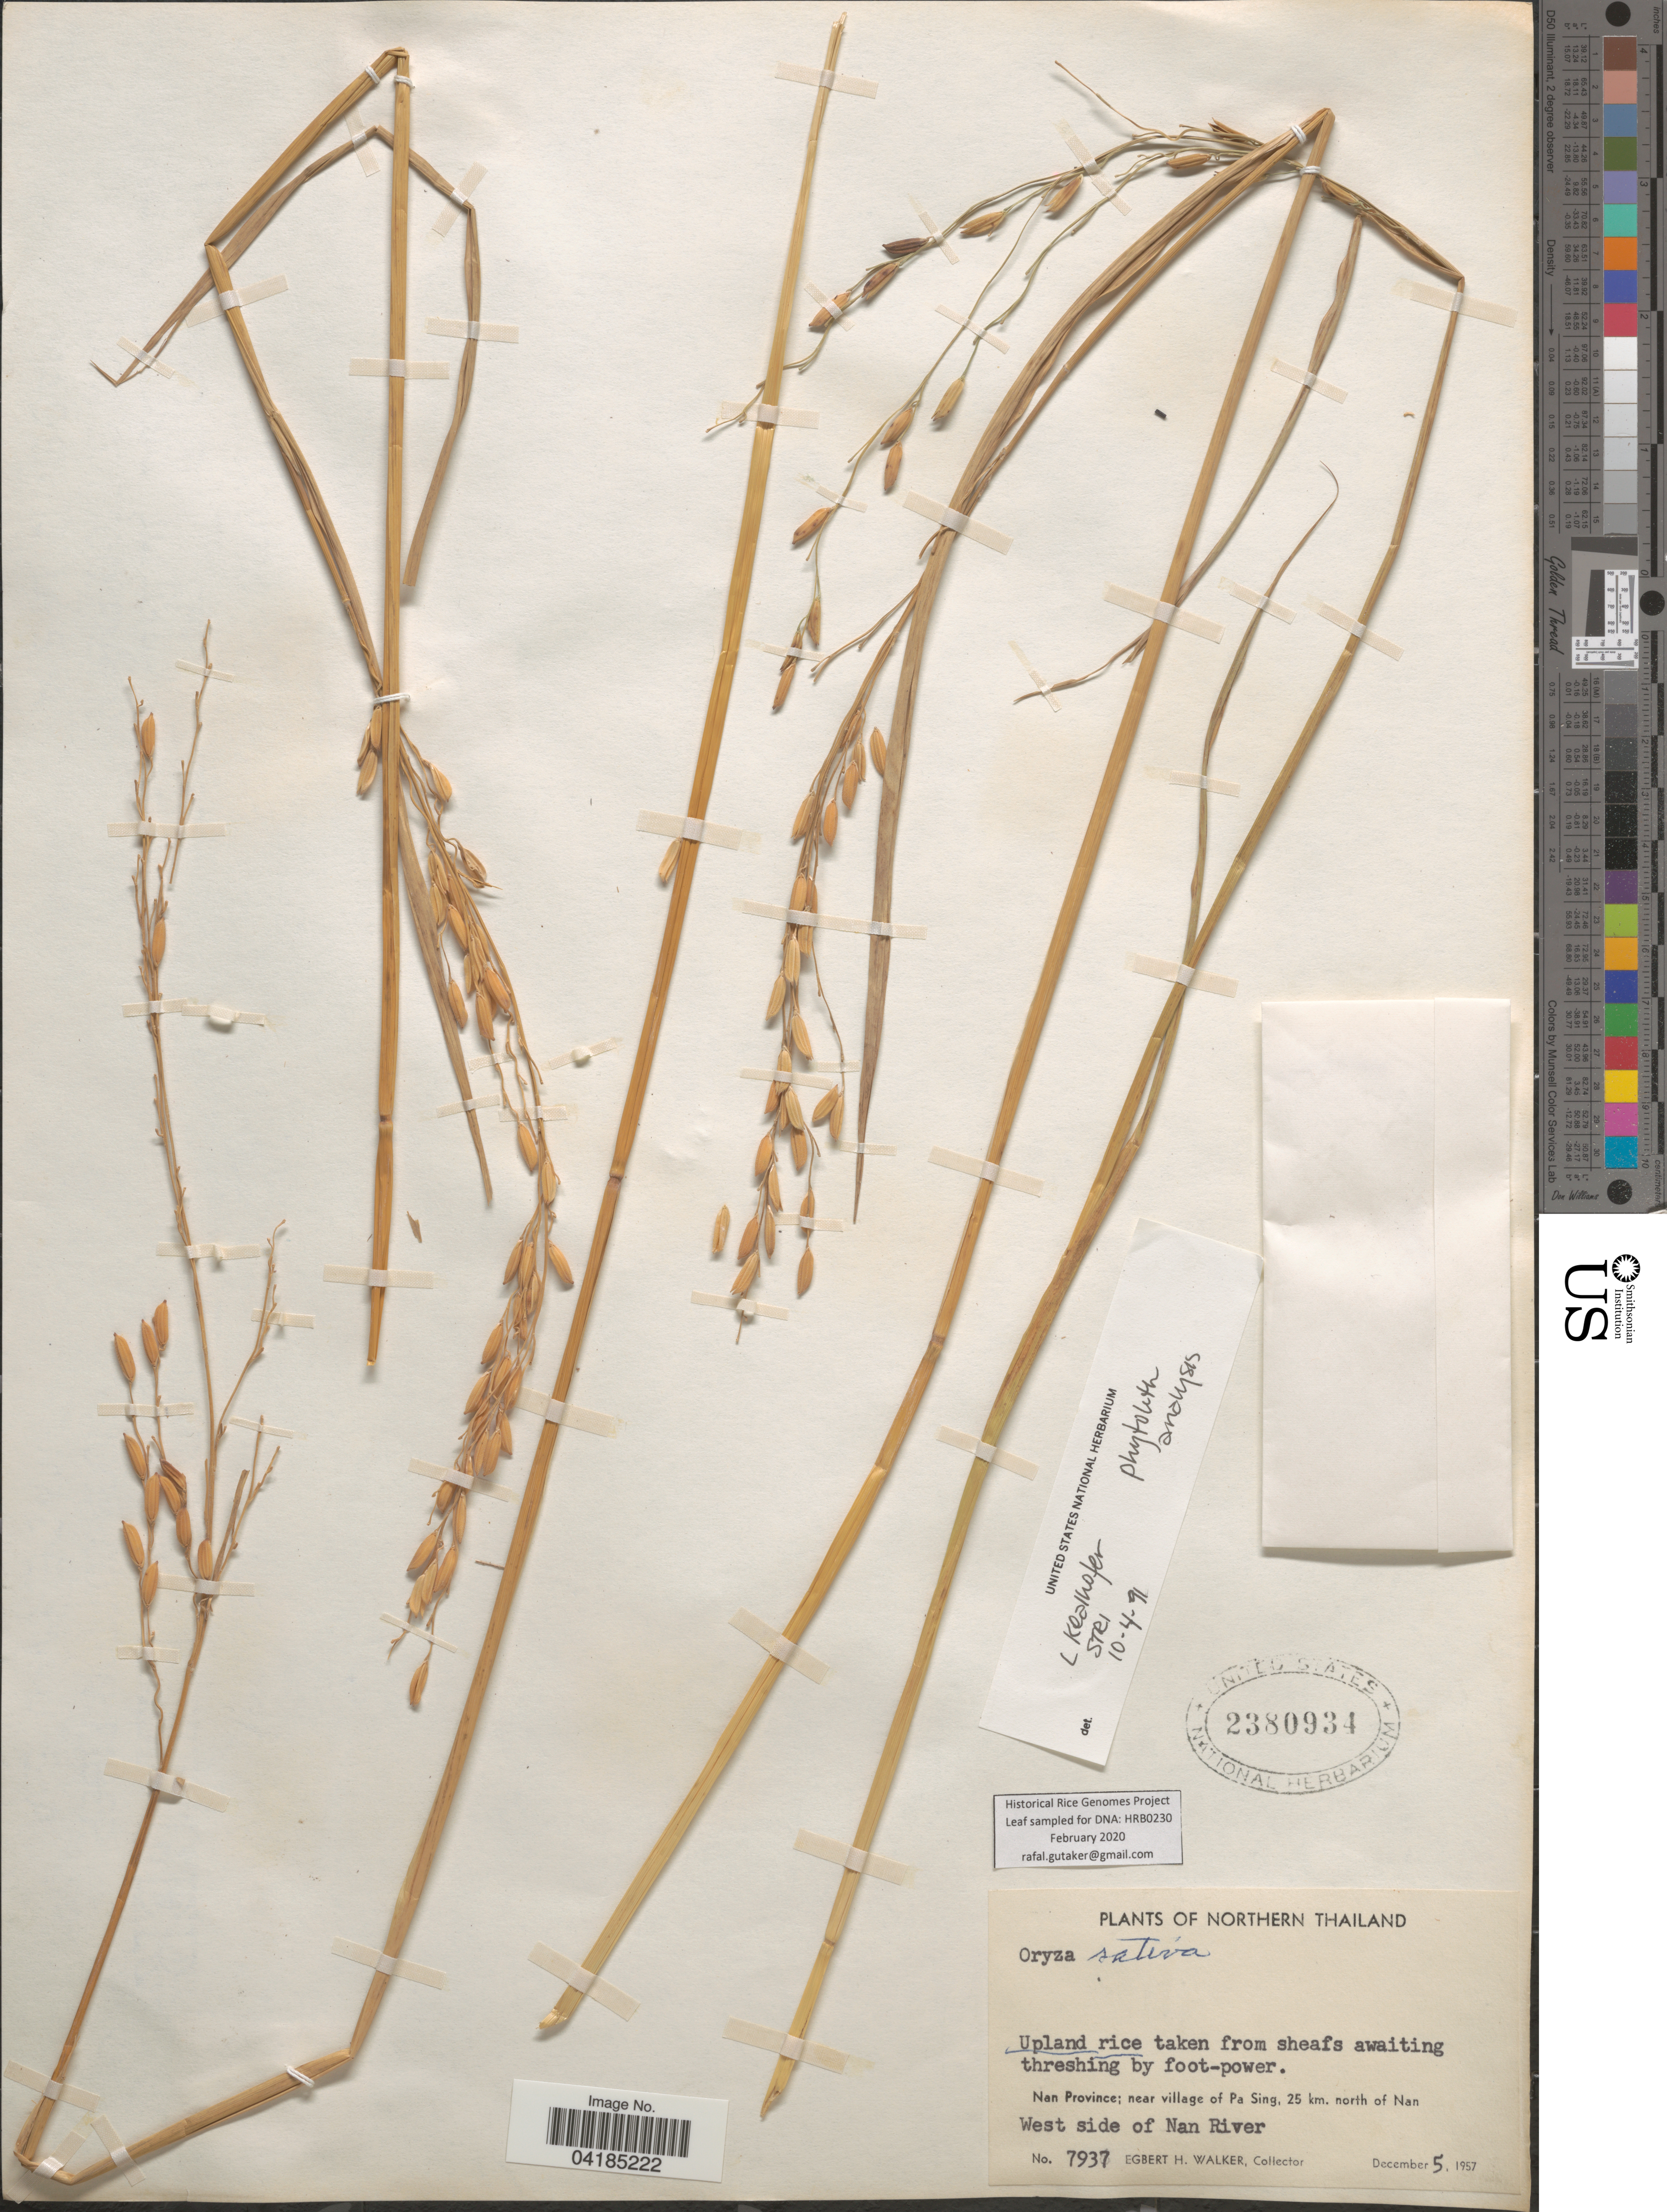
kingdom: Plantae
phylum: Tracheophyta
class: Liliopsida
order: Poales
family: Poaceae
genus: Oryza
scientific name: Oryza sativa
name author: L.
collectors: E. H. Walker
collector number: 7937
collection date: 1957-12-05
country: Thailand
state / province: Nan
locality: Northern Thailand. Near village of Pa Sing, 25 km. north of Nan. West side of Nan River.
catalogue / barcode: US 2380934